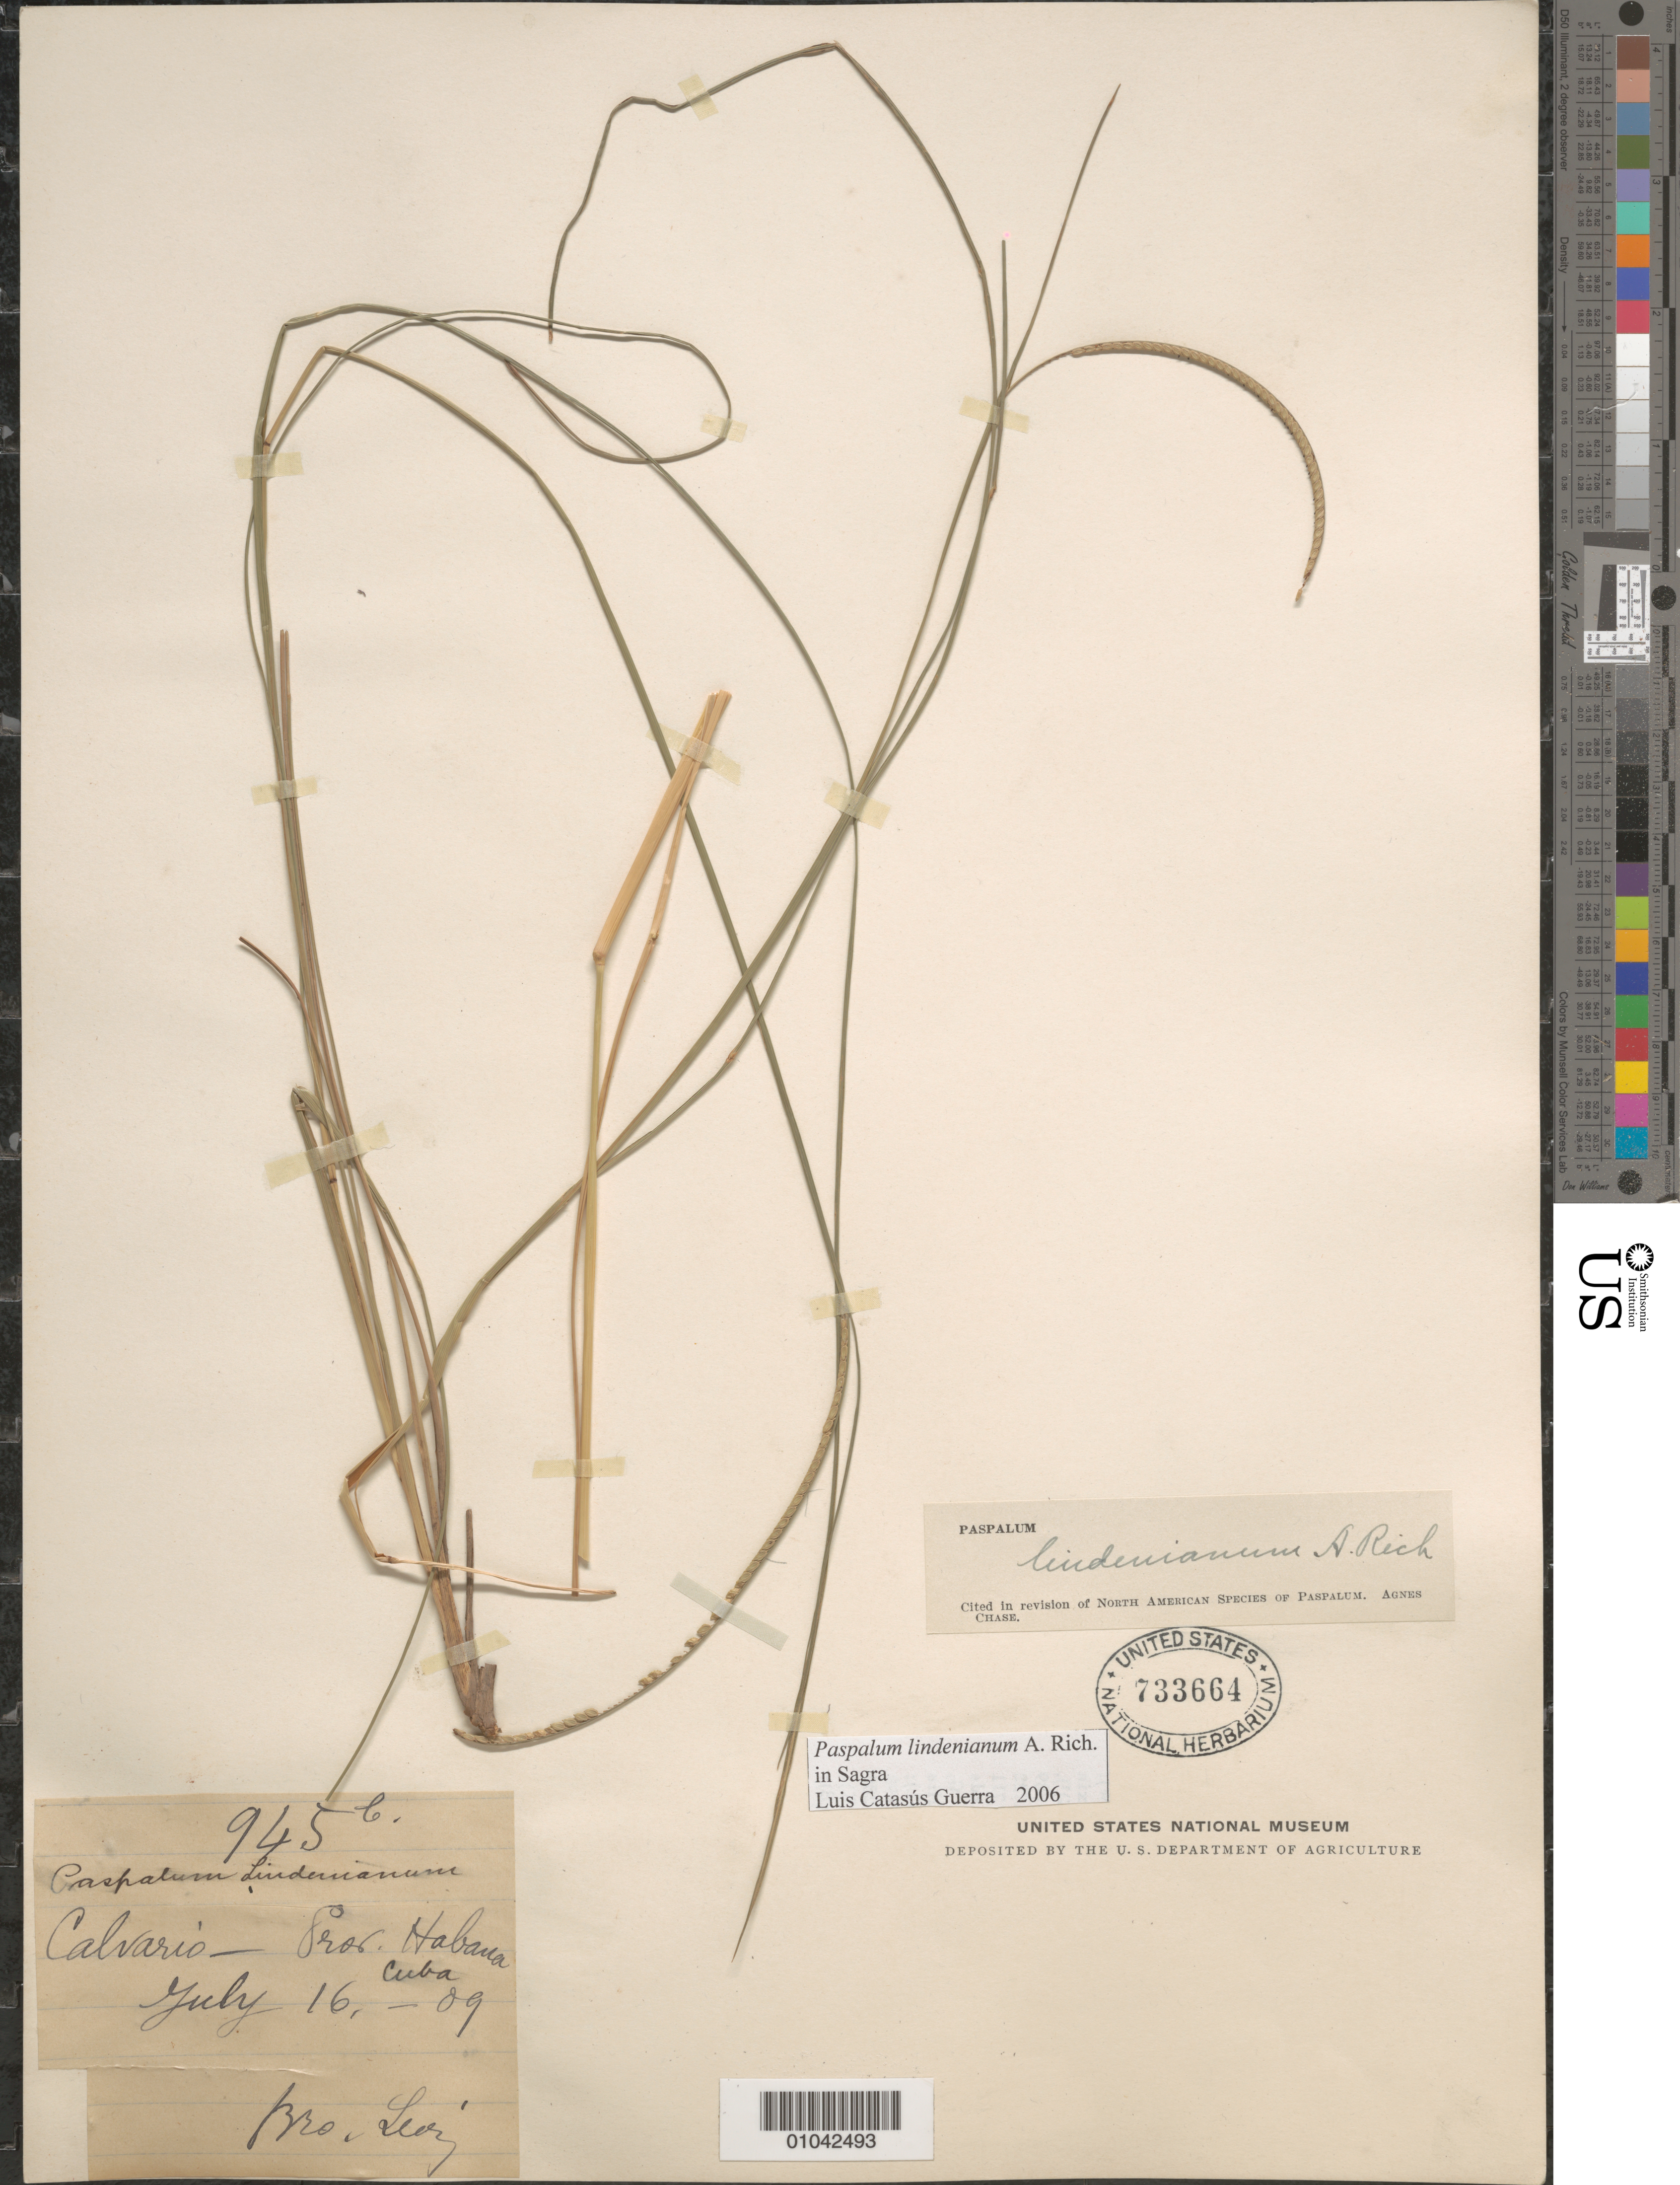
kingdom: Plantae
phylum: Tracheophyta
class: Liliopsida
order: Poales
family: Poaceae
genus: Paspalum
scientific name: Paspalum lindenianum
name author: A. Rich.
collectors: Bro. León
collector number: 945b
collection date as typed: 16 Jul 1909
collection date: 1909-07-16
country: Cuba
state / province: La Habana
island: Cuba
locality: Calvario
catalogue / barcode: US 733664